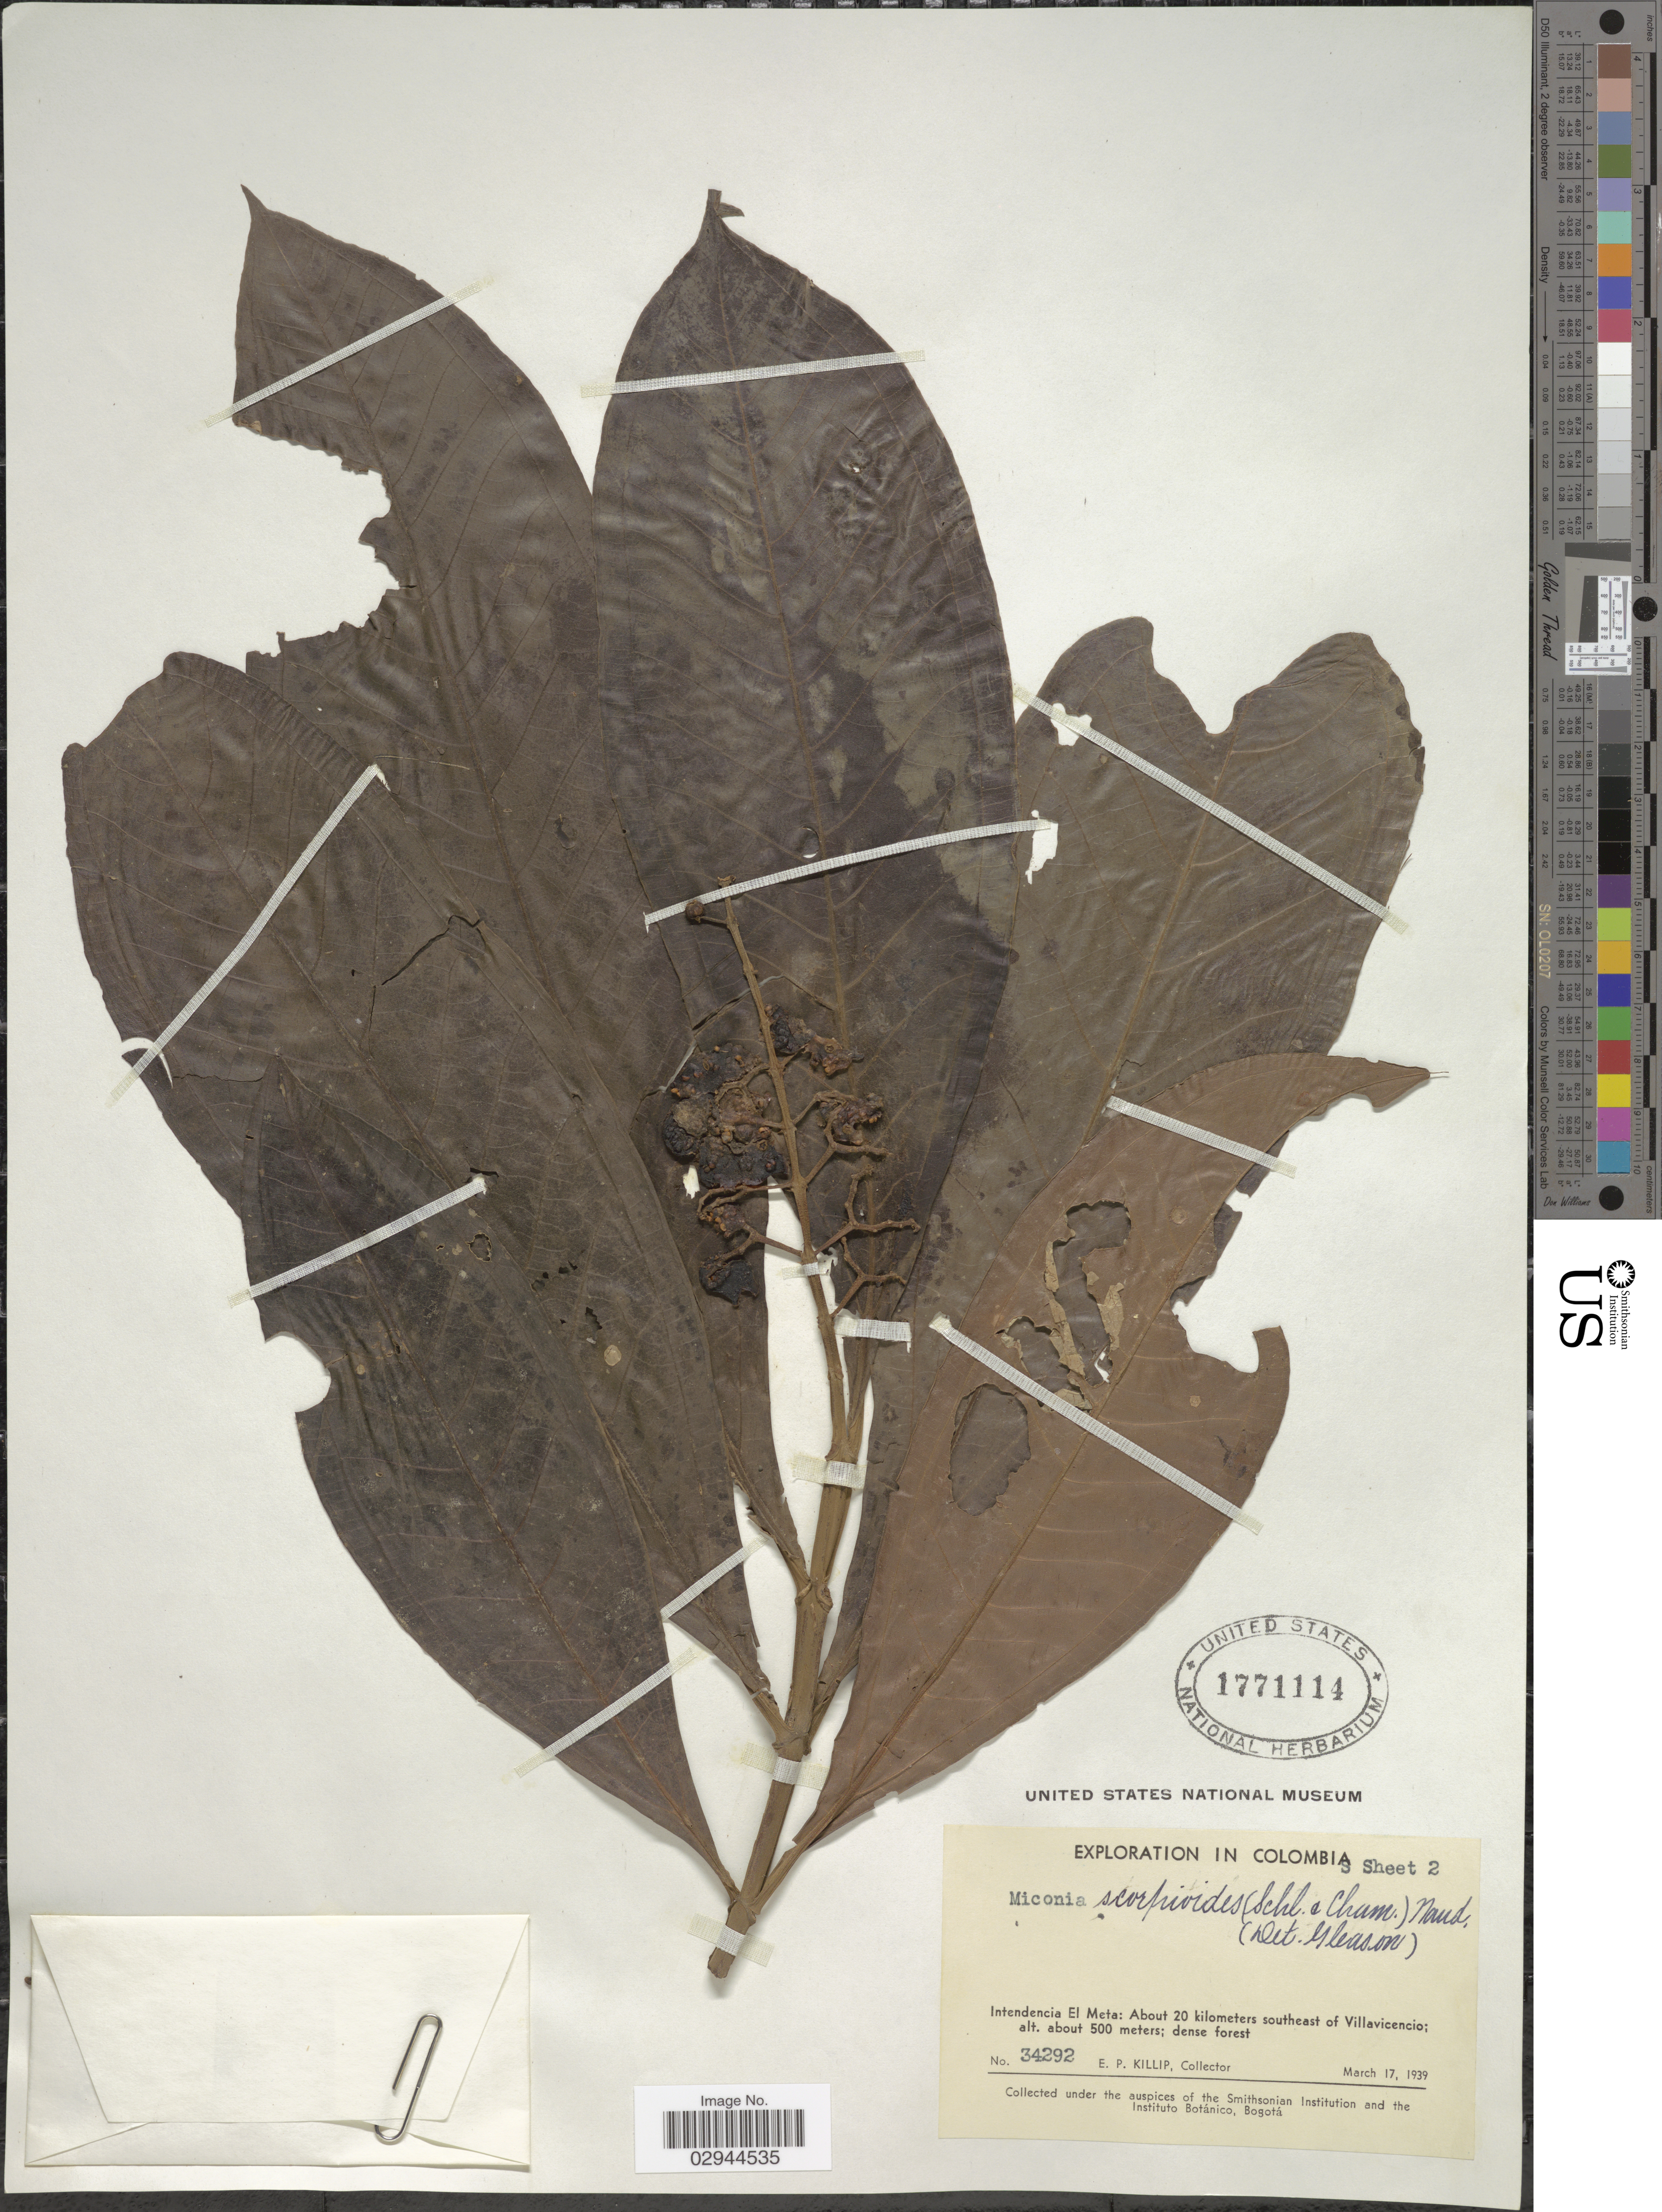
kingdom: Plantae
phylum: Tracheophyta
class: Magnoliopsida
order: Myrtales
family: Melastomataceae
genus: Miconia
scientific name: Miconia trinervia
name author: (Sw.) D. Don ex Loudon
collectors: E. P. Killip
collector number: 34292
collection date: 1939-03-17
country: Colombia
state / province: Meta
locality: Intendencia El Meta, About 20 kilometers southeast of Villavicencio.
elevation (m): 500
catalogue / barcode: US 1771114